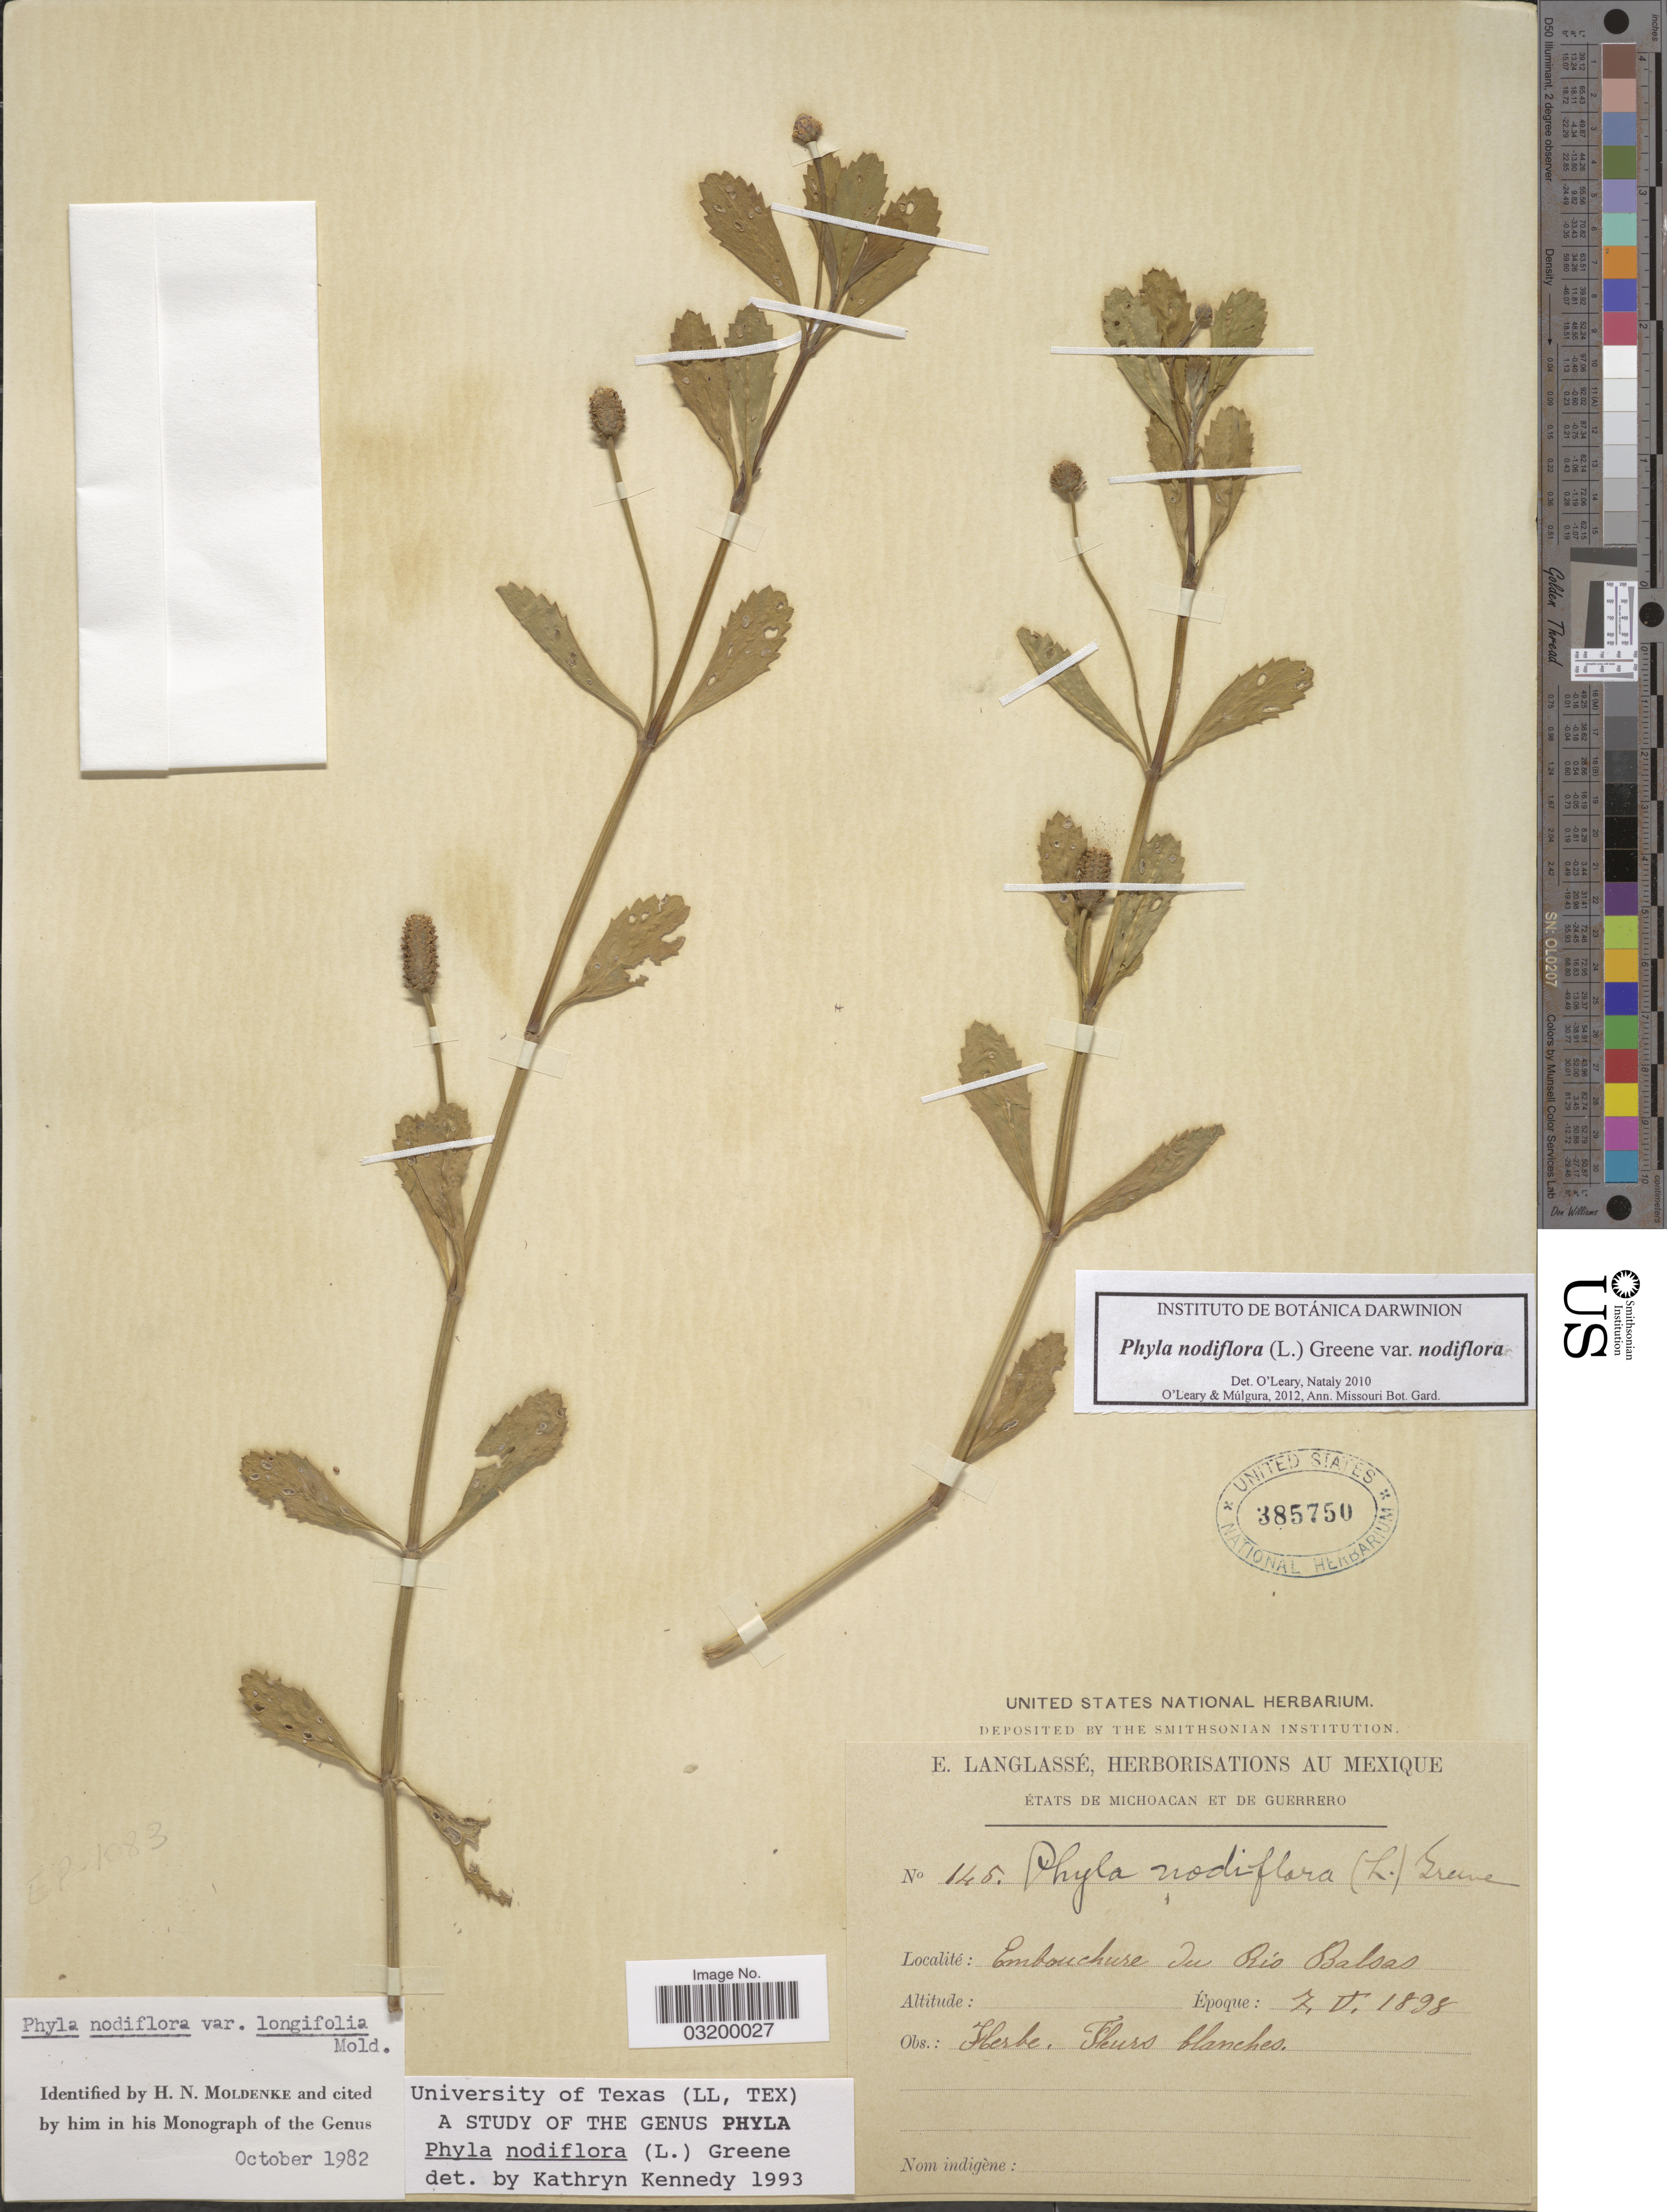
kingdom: Plantae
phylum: Tracheophyta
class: Magnoliopsida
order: Lamiales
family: Verbenaceae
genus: Phyla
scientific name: Phyla nodiflora var. nodiflora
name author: (L.) Greene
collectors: E. Langlassé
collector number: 145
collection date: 1898-05-07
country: Mexico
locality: États de Michoacan et de Guerrero. Embouchure du Rio Balsas.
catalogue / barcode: US 385750